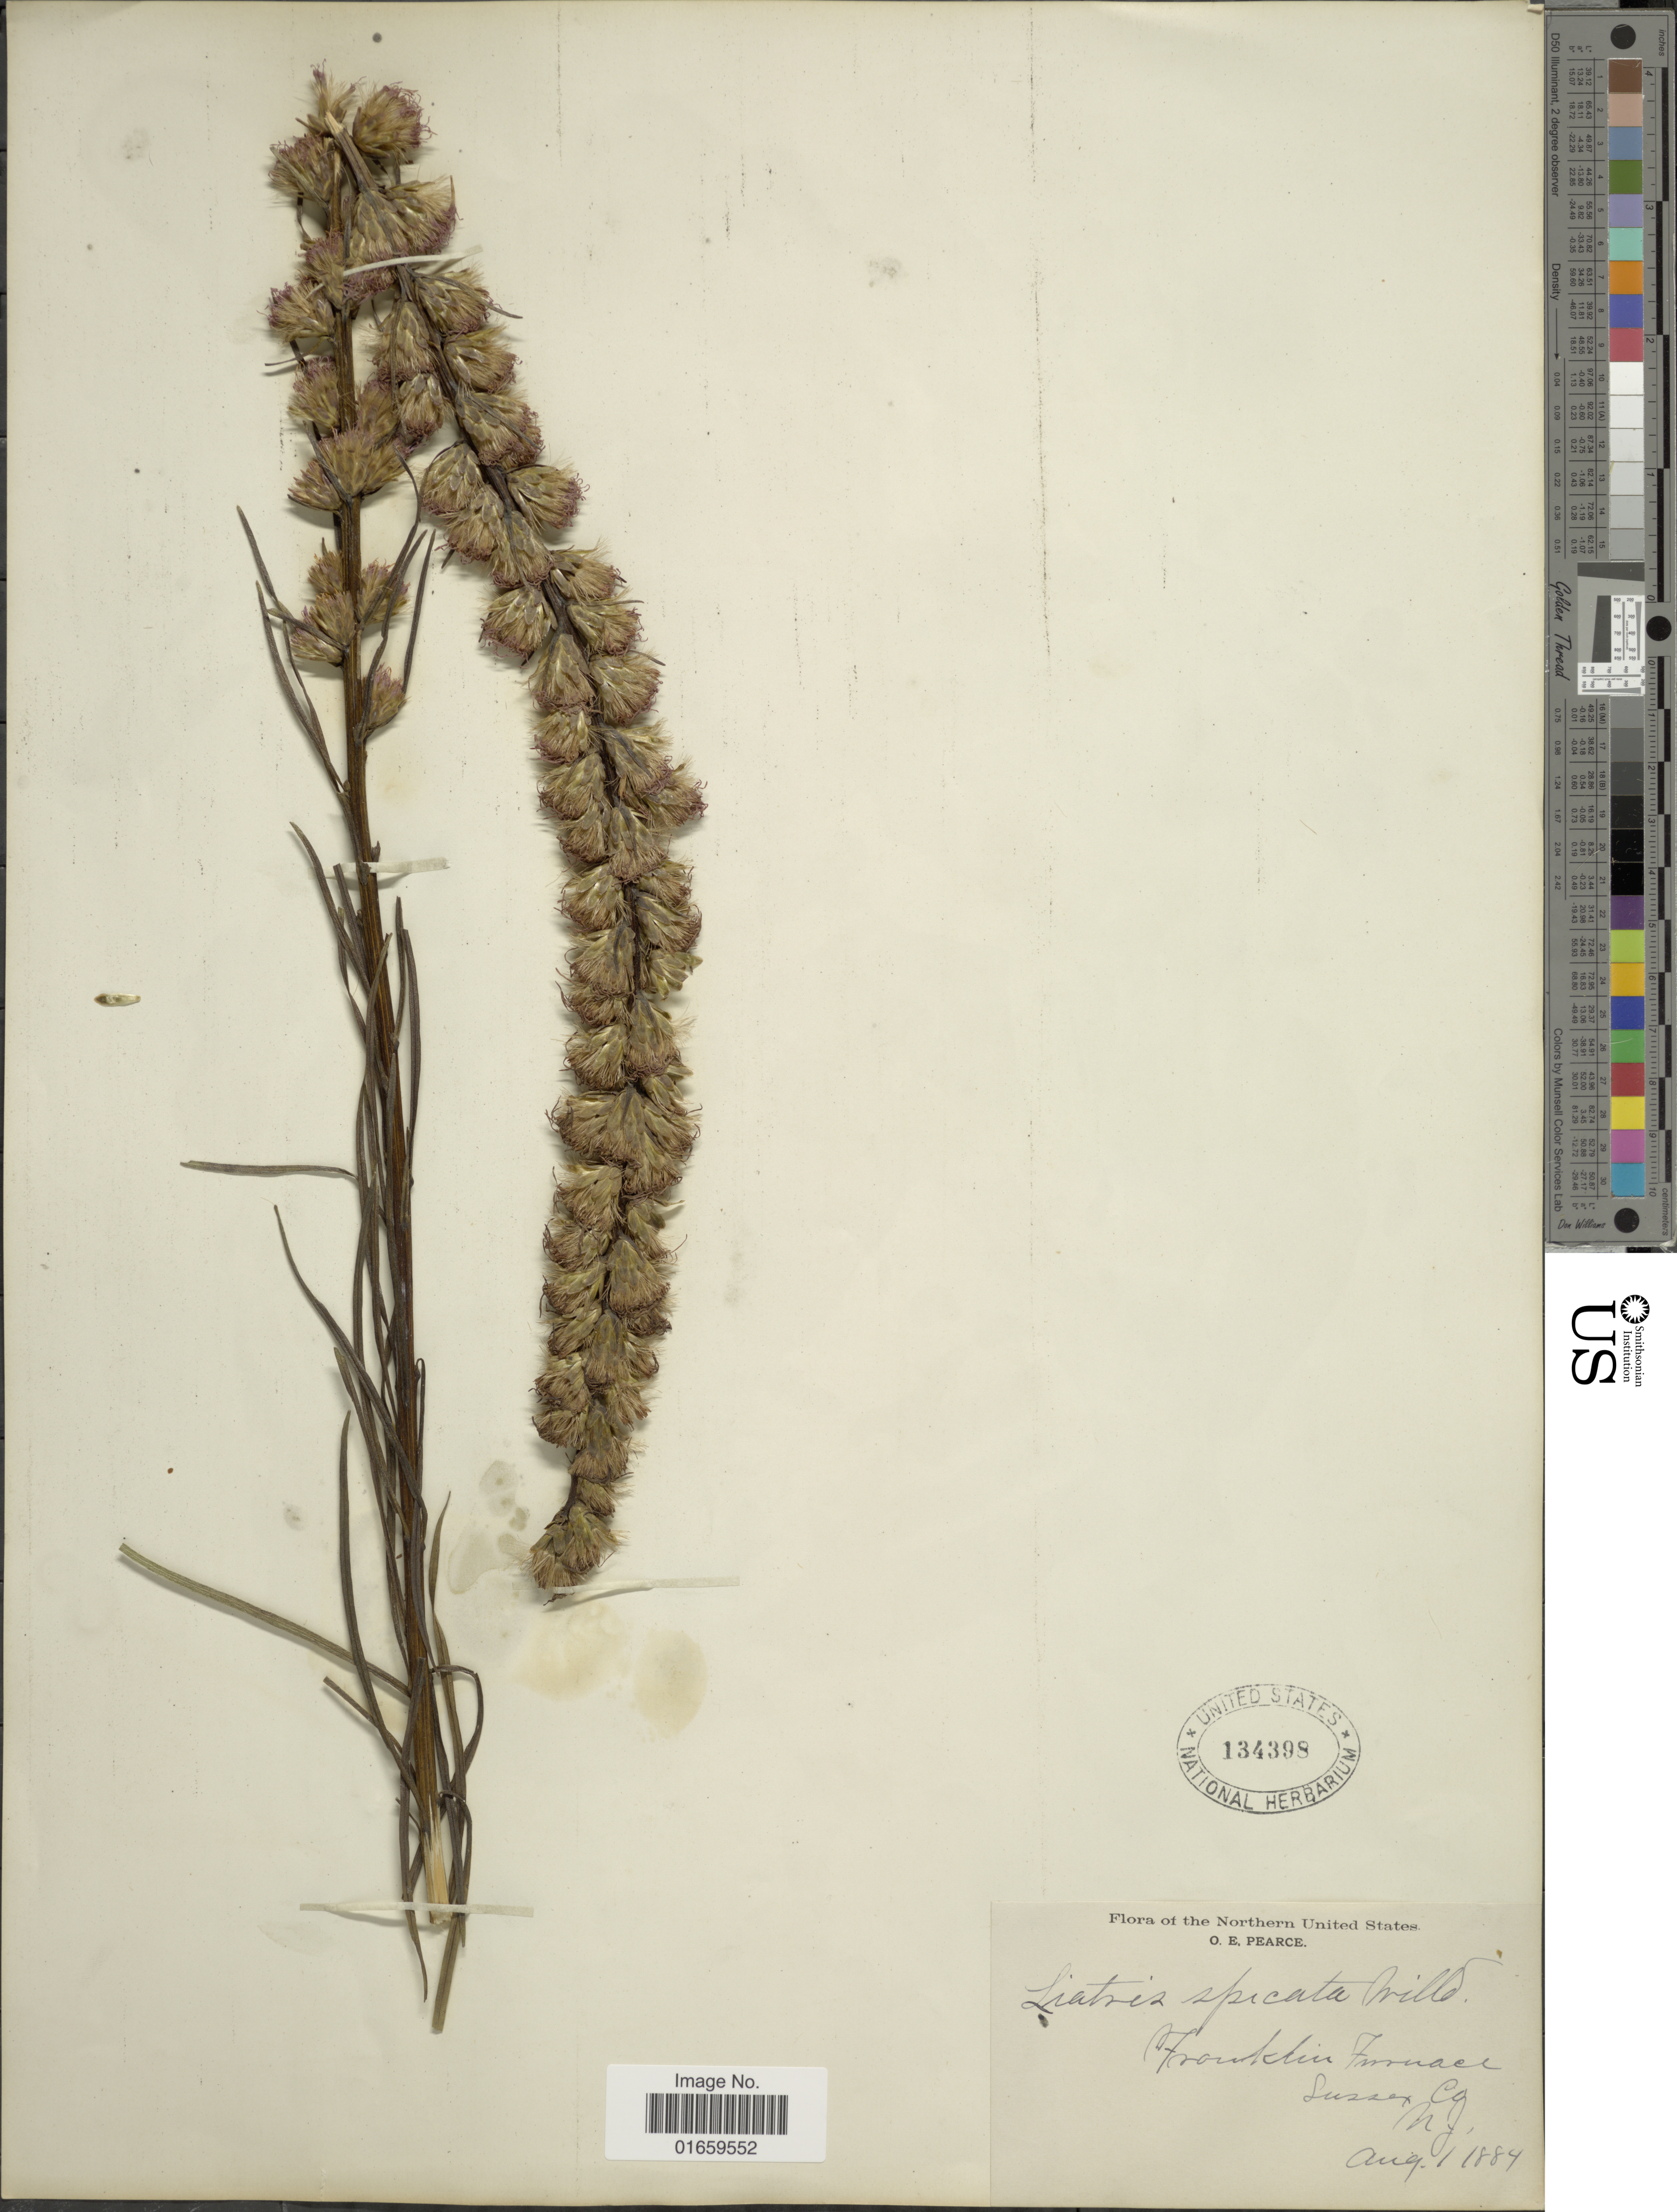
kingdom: Plantae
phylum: Tracheophyta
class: Magnoliopsida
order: Asterales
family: Asteraceae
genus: Liatris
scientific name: Liatris spicata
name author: (L.) Willd.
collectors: O. E. Pearce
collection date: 1884-08-01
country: United States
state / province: New Jersey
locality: Franklin Innace, Suzze Co.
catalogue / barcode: US 134398